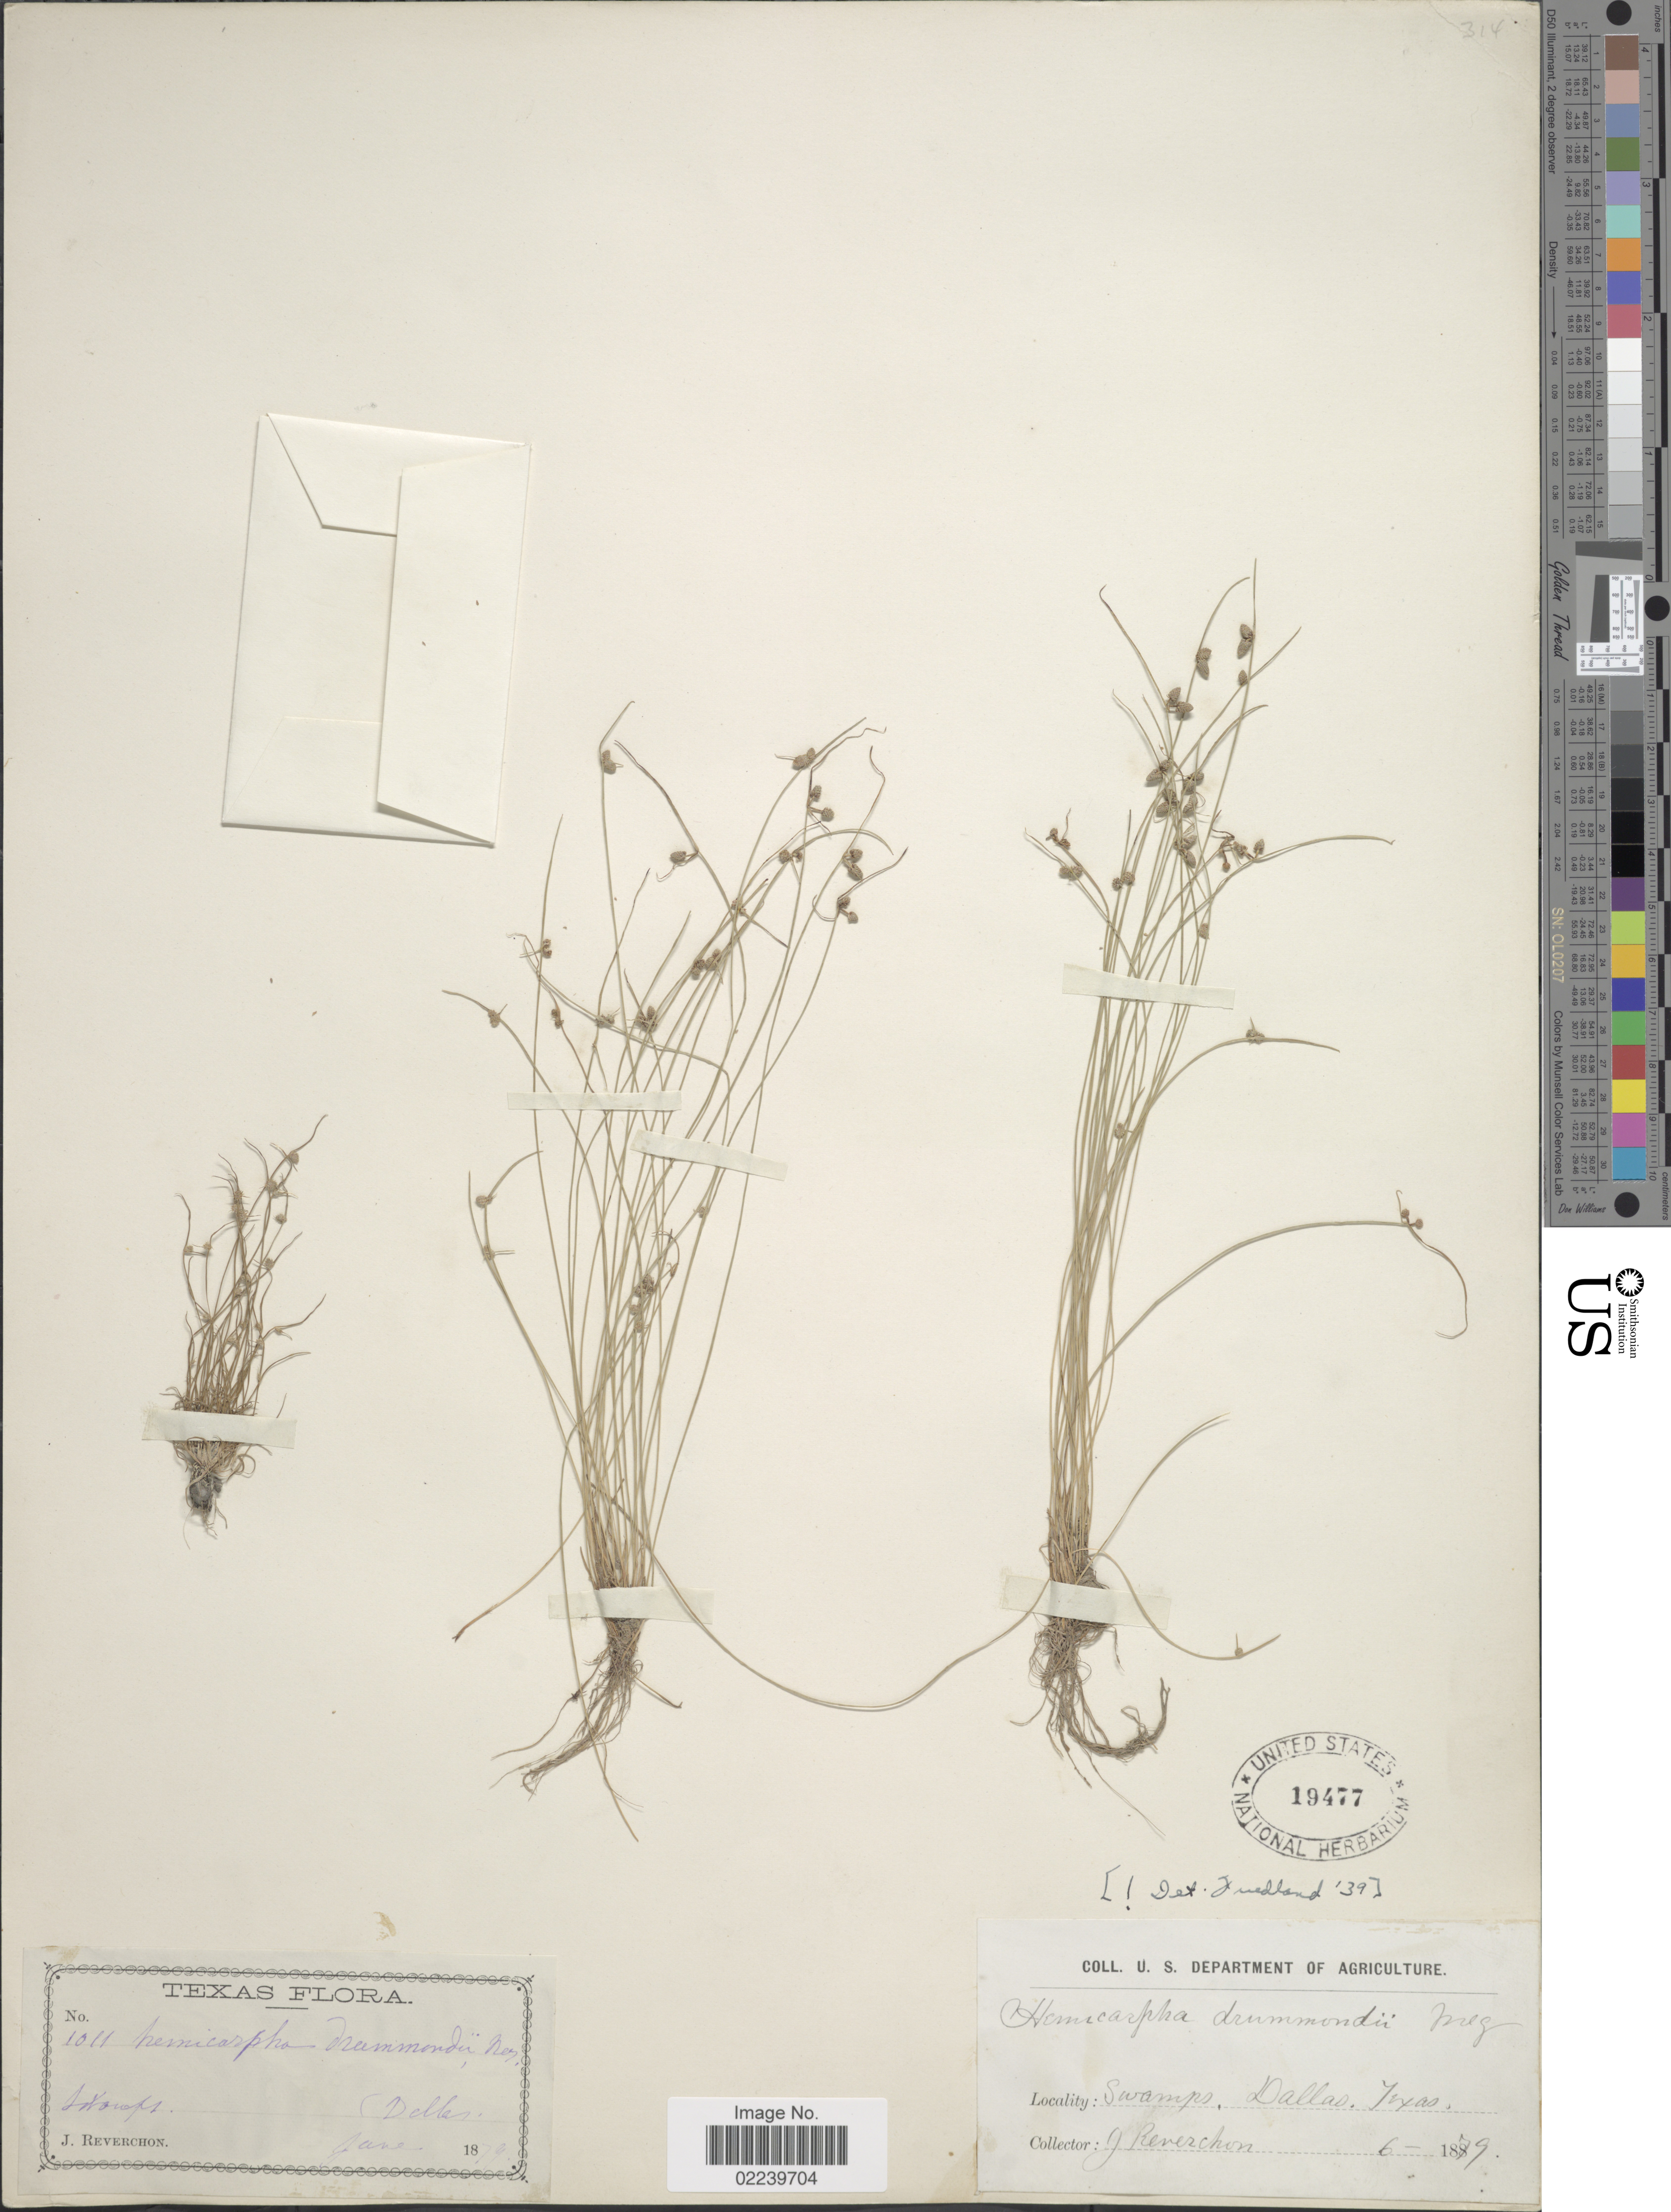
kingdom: Plantae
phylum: Tracheophyta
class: Liliopsida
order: Poales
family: Cyperaceae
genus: Cyperus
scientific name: Cyperus hemidrummondii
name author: Goetgh.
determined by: Strong, M. T., (US), Smithsonian Institution - National Museum of Natural History (UNITED STATES)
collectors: J. Reverchon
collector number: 1011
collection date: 1879-06-06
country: United States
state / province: Texas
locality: Swamps, Dallas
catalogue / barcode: US 19477